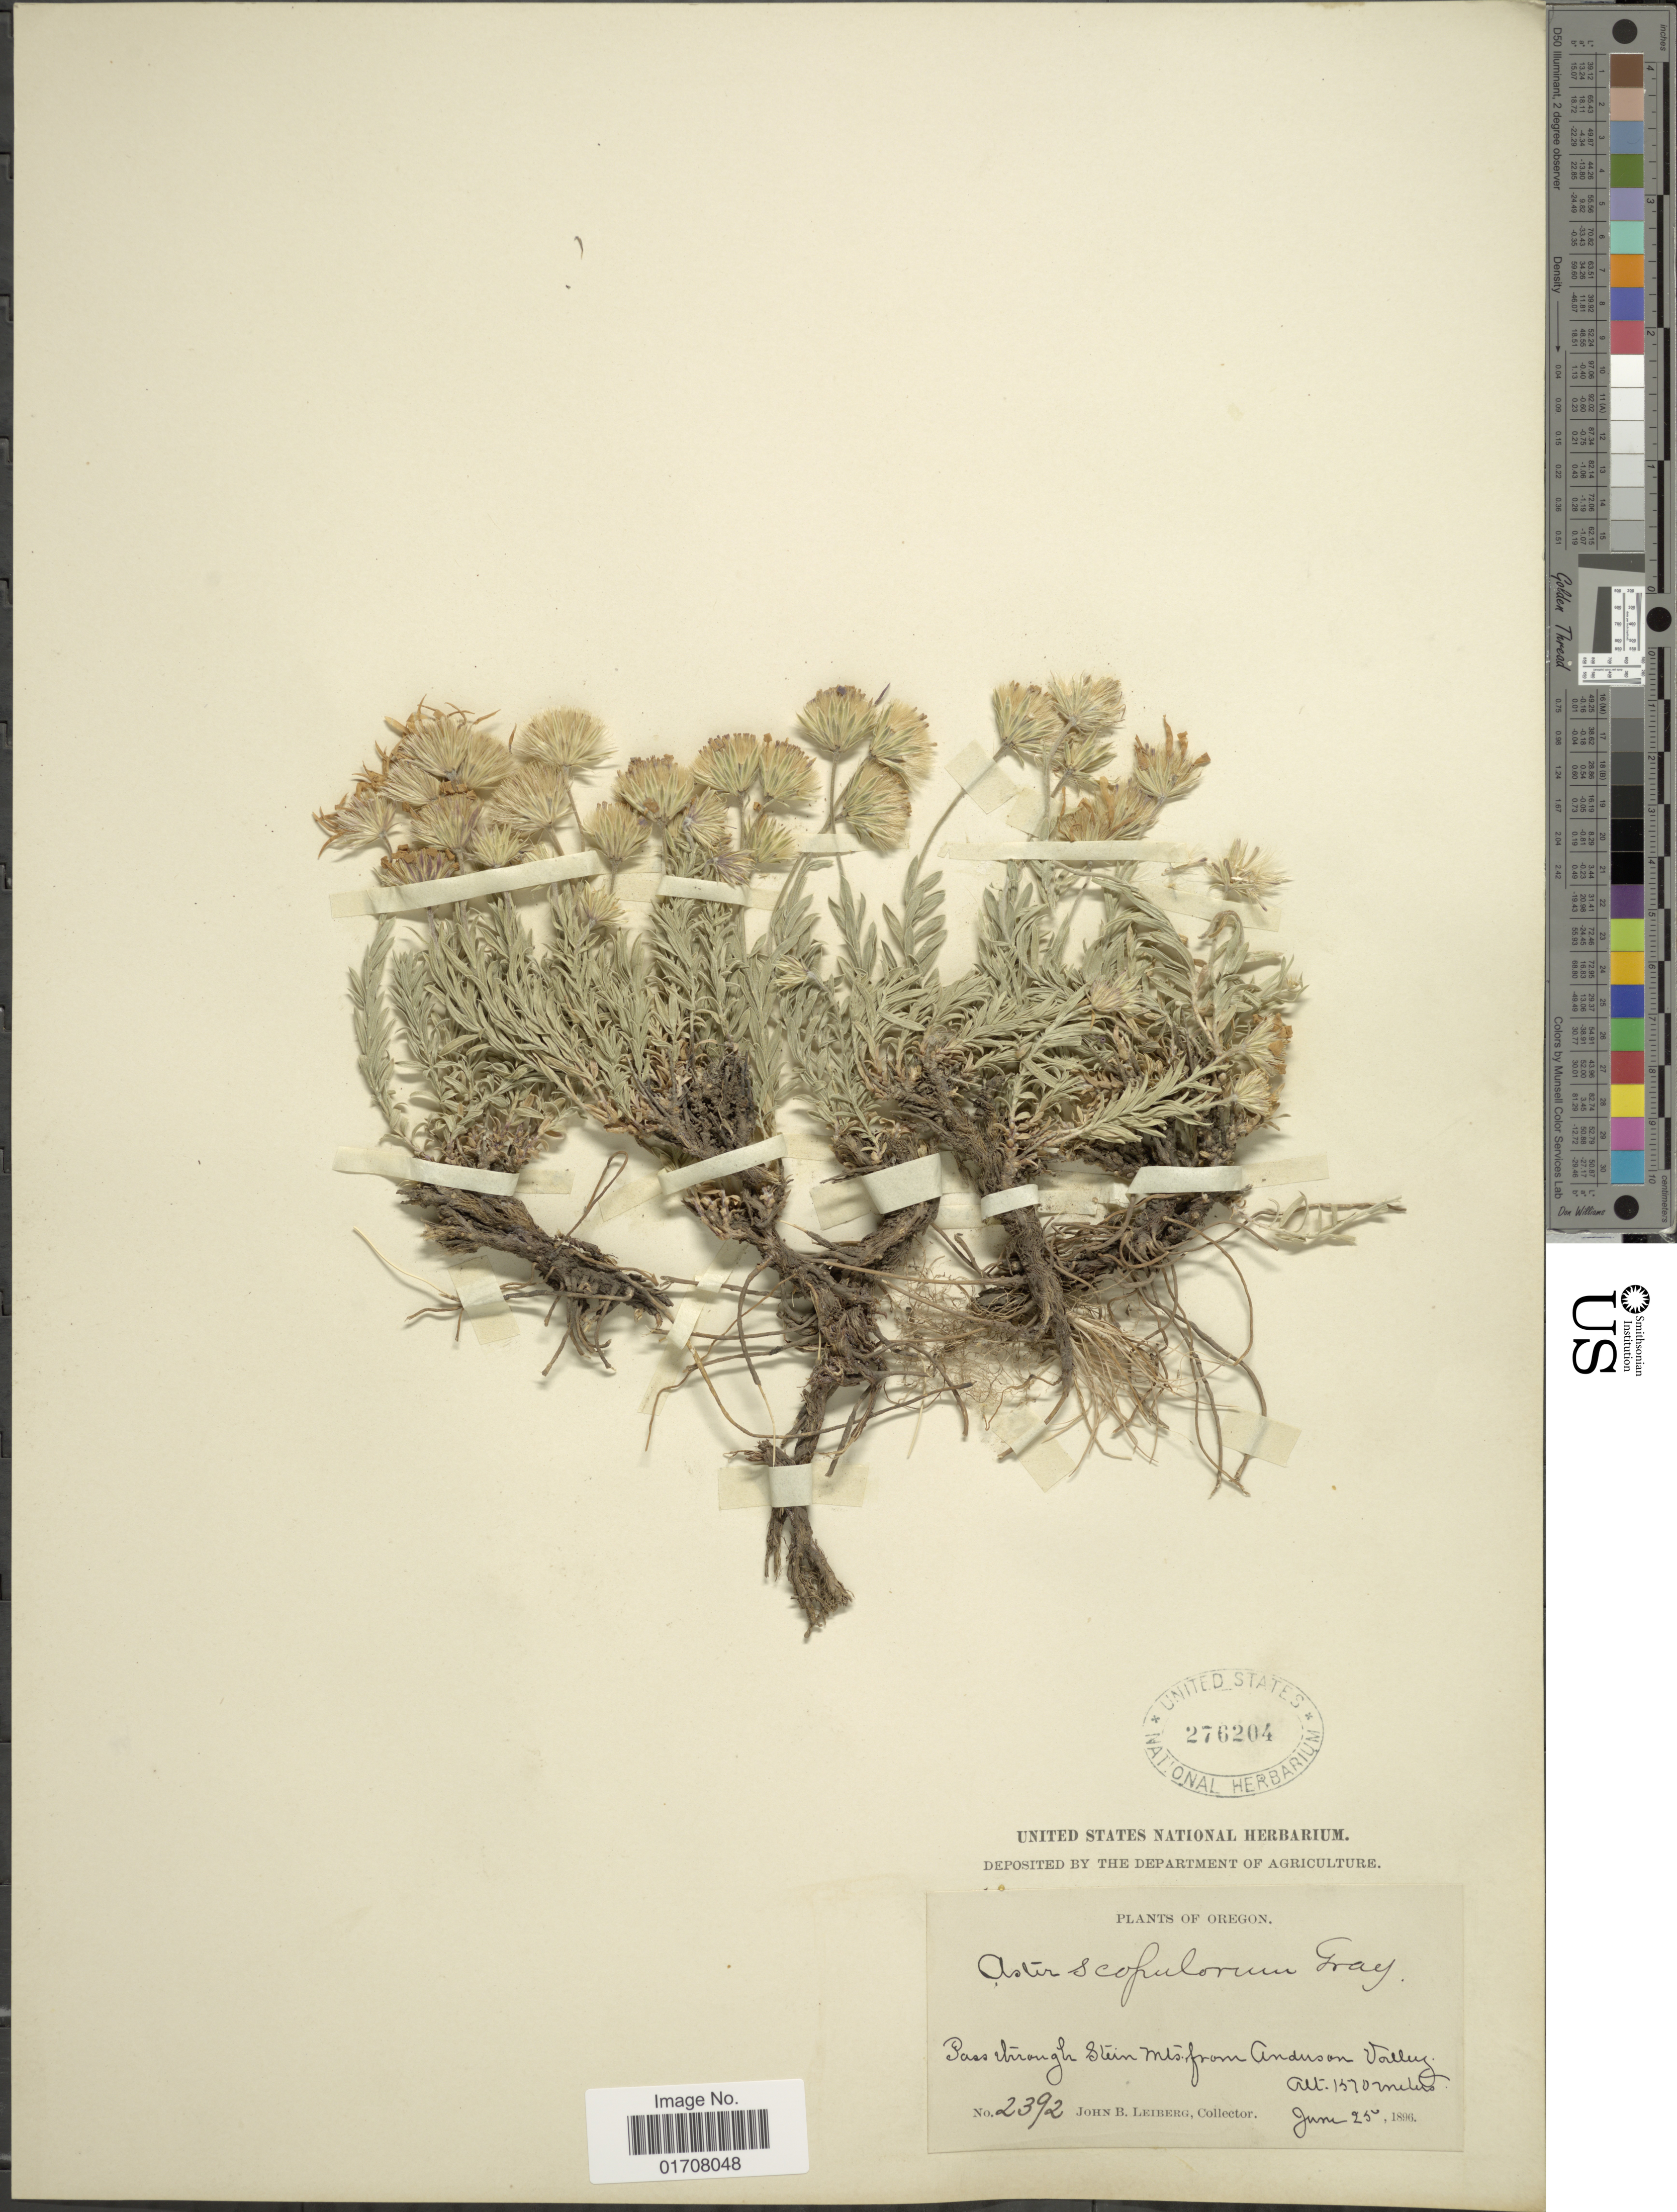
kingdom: Plantae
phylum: Tracheophyta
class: Magnoliopsida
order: Asterales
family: Asteraceae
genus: Ionactis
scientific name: Ionactis alpina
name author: (Nutt.) Greene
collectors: J. B. Leiberg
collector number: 2392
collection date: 1896-06-25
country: United States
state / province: Oregon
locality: Pass Strongh Stun Mts, from Anderson Valley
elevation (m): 1570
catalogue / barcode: US 276204